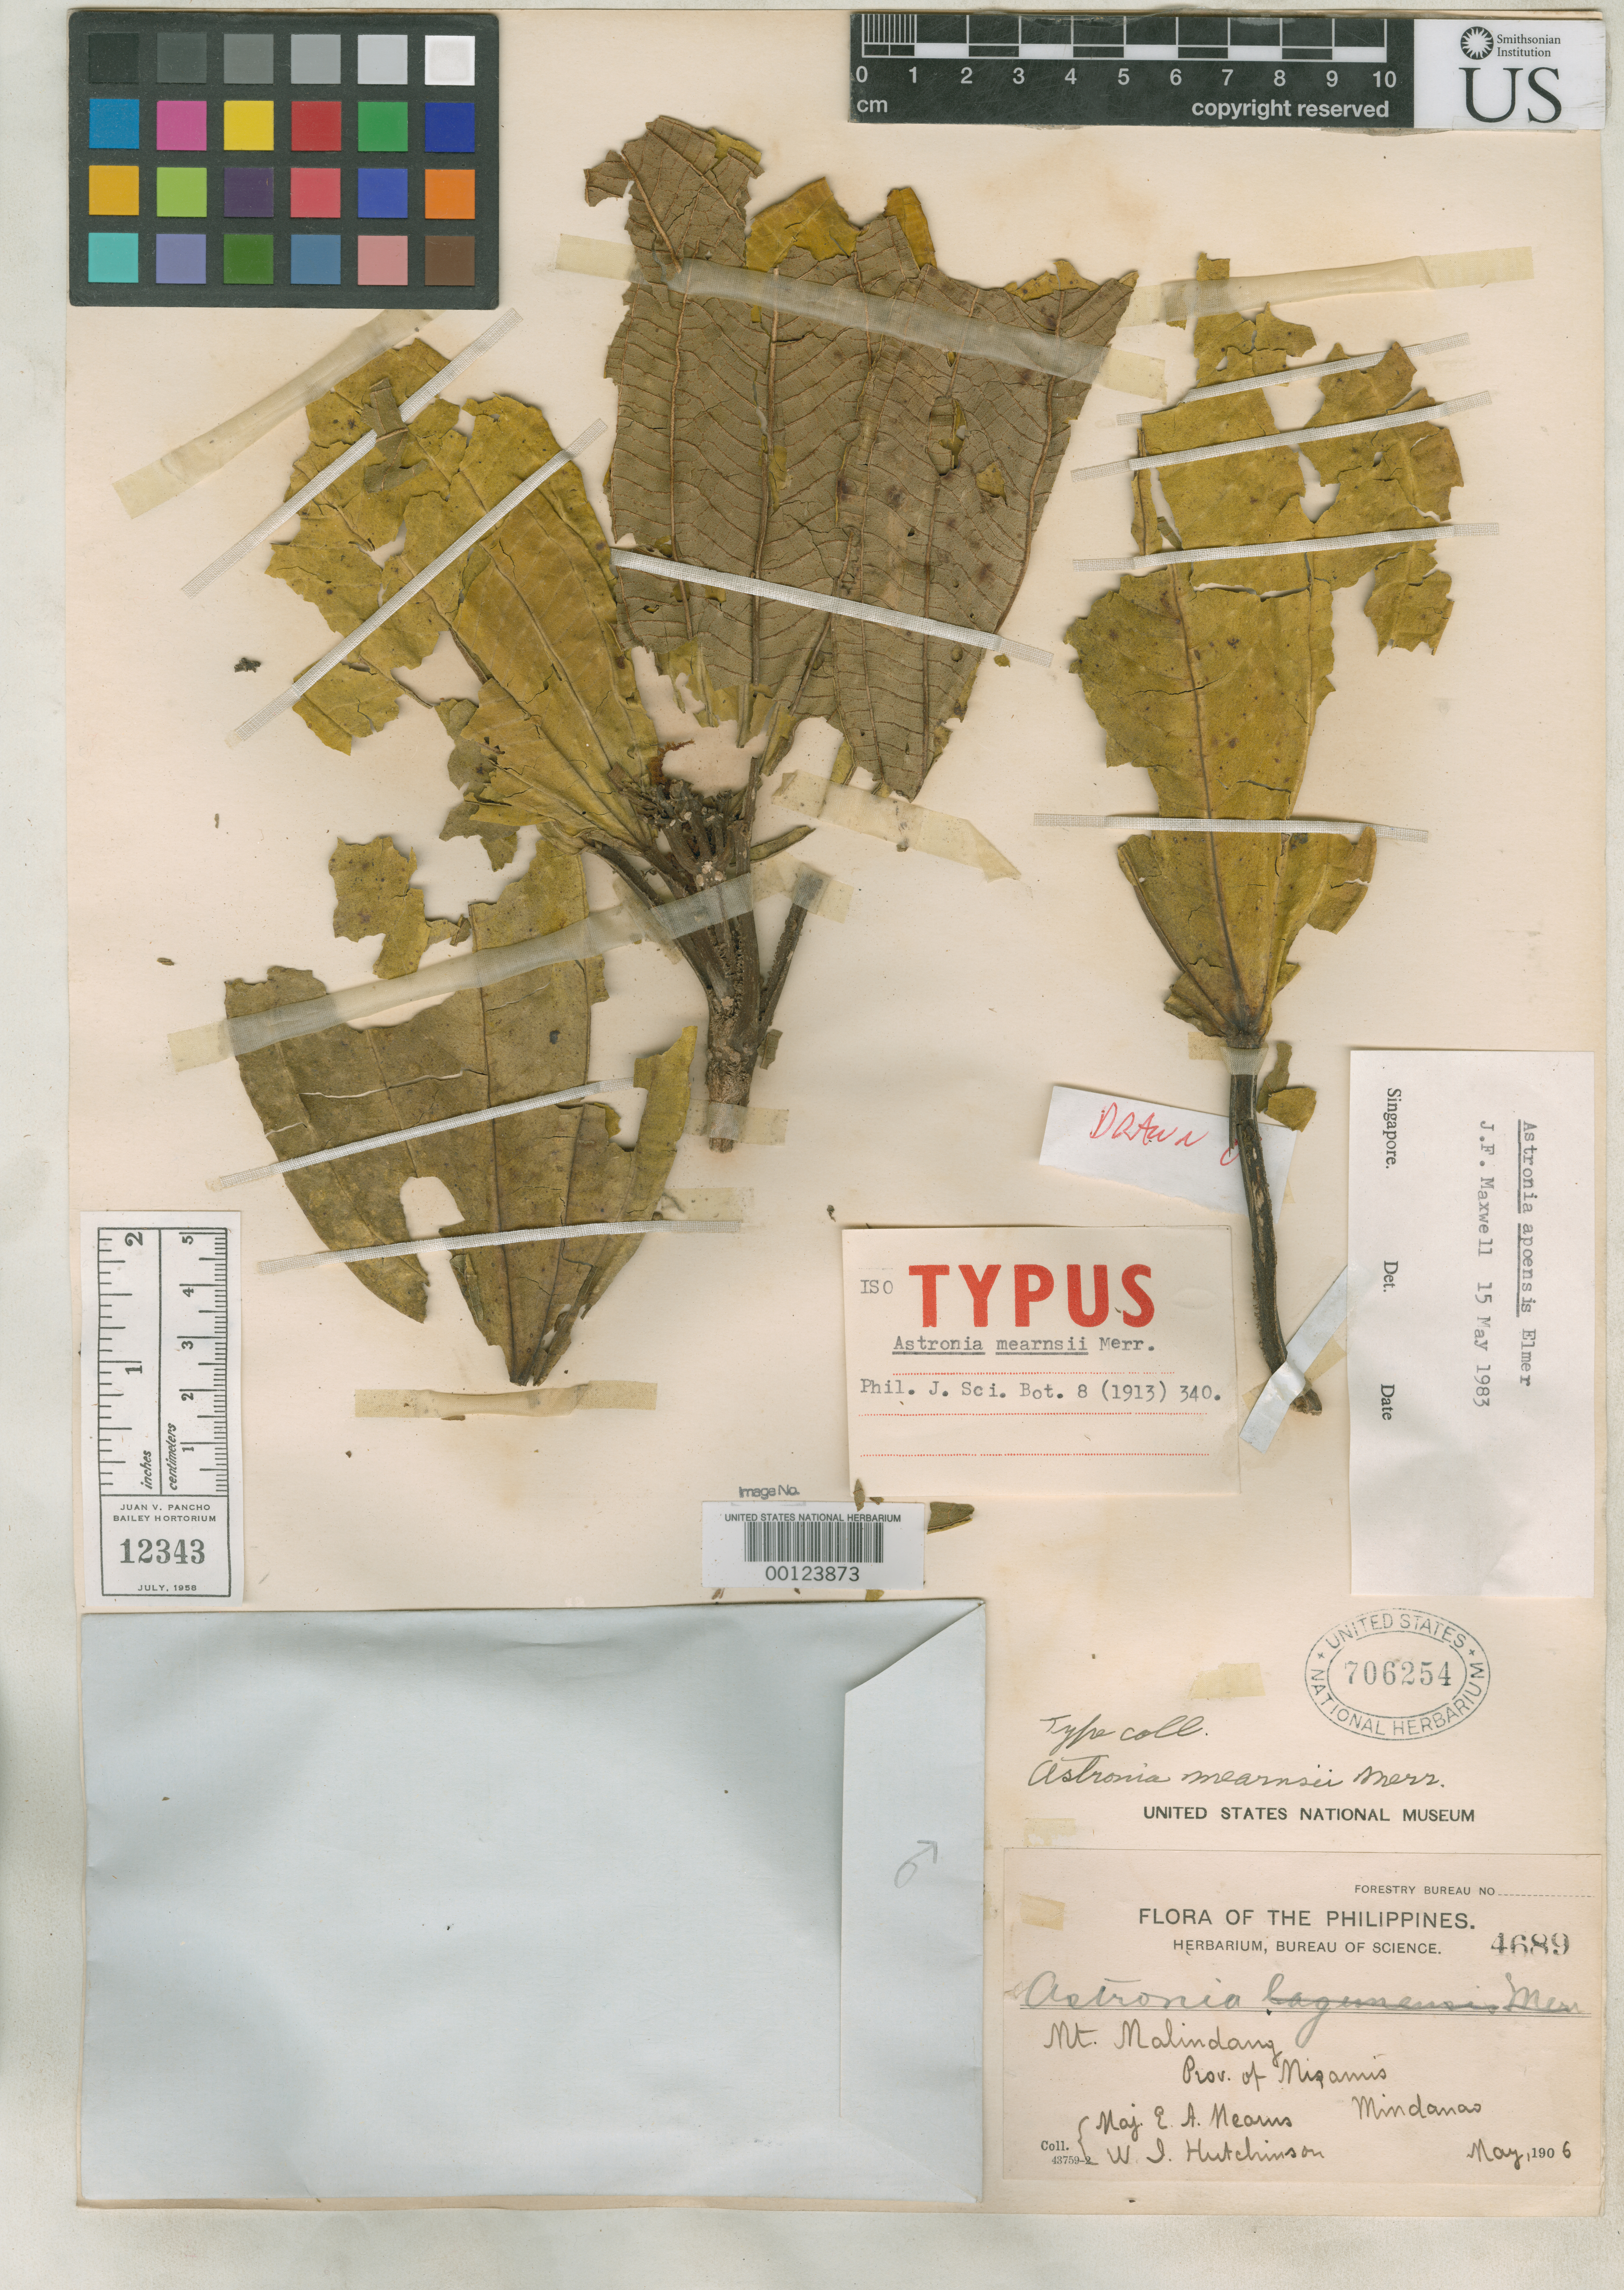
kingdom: Plantae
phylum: Tracheophyta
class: Magnoliopsida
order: Myrtales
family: Melastomataceae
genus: Astronia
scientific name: Astronia mearnsii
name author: Merr.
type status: Isotype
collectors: E. A. Mearns & W. I. Hutchinson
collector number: For. Bur. 4689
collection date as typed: May 1906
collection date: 1906-05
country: Philippines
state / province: Northern Mindanao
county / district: Misamis Occidental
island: Mindanao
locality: Mt. Malindang.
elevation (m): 1800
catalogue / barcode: US 706254